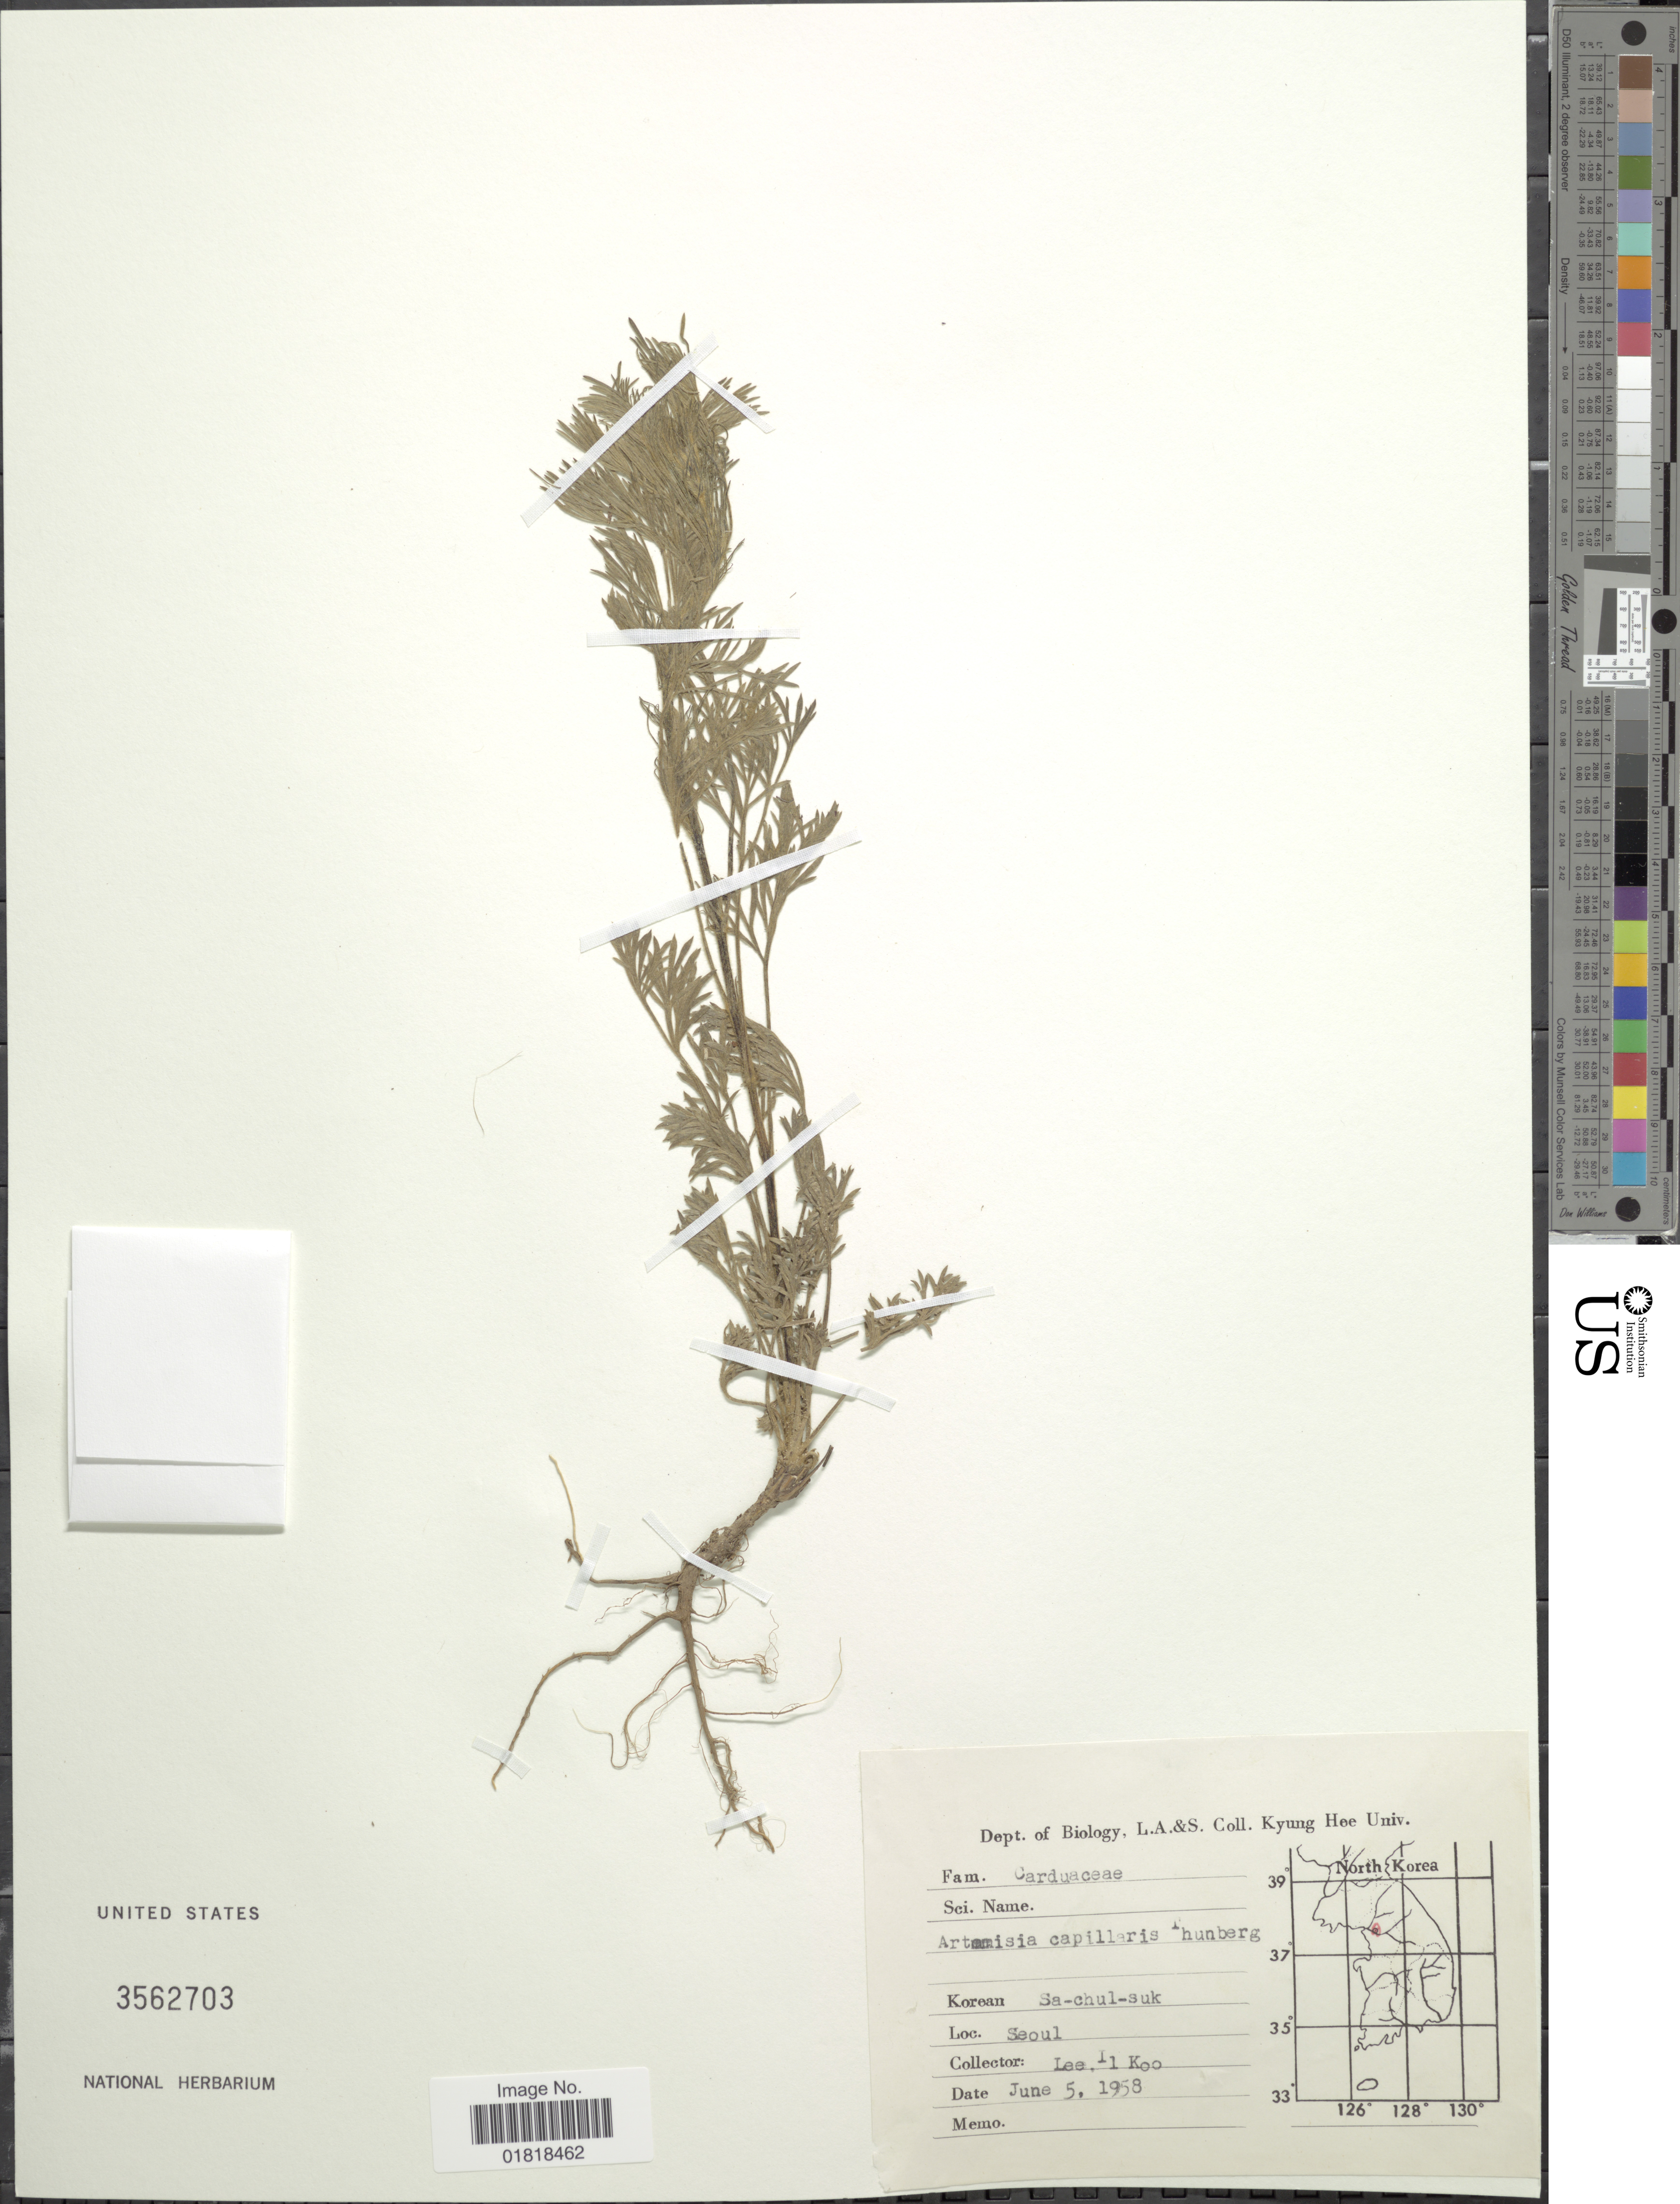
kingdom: Plantae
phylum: Tracheophyta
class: Magnoliopsida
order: Asterales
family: Asteraceae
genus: Artemisia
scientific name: Artemisia capillaris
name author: Thunb.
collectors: I. Lee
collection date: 1958-06-05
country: South Korea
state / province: Seoul Special City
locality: Sa-chul-suk, Seoul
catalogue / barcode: US 3562703